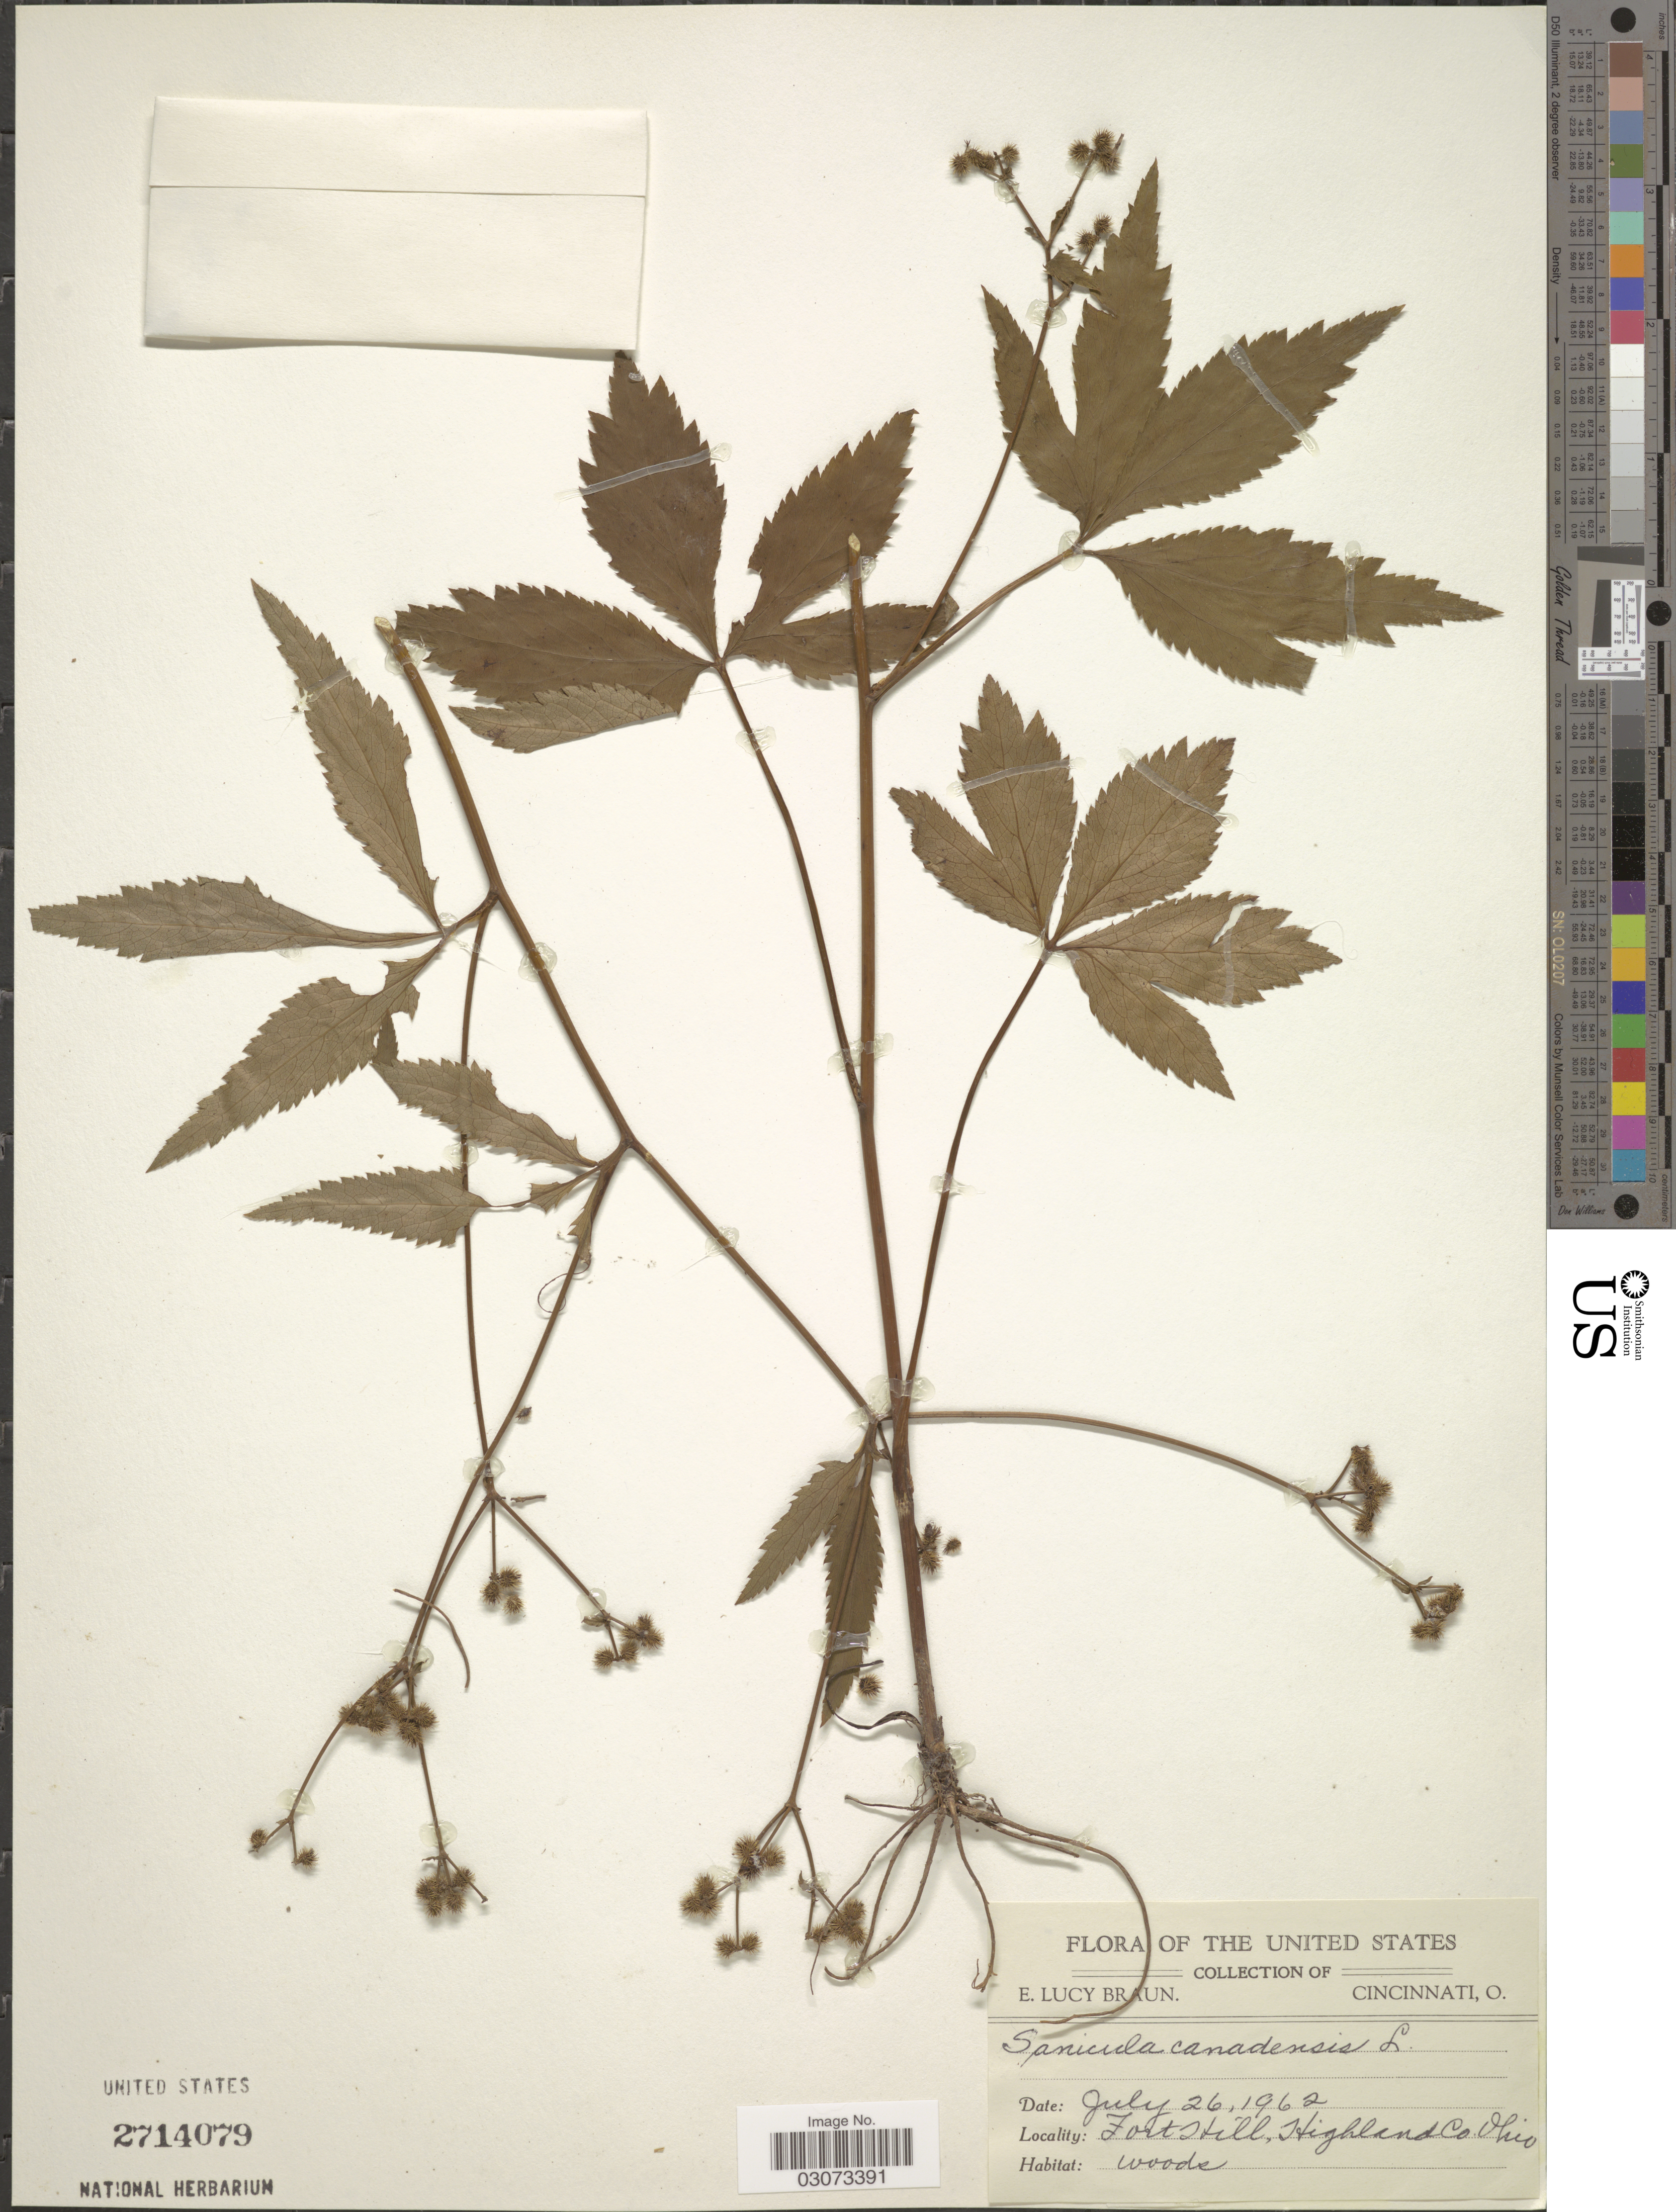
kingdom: Plantae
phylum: Tracheophyta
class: Magnoliopsida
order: Apiales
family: Apiaceae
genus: Sanicula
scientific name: Sanicula canadensis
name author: L.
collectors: E. L. Braun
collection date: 1962-07-26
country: United States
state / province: Ohio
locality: Fort Hill, Highland Co.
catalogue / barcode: US 2714079